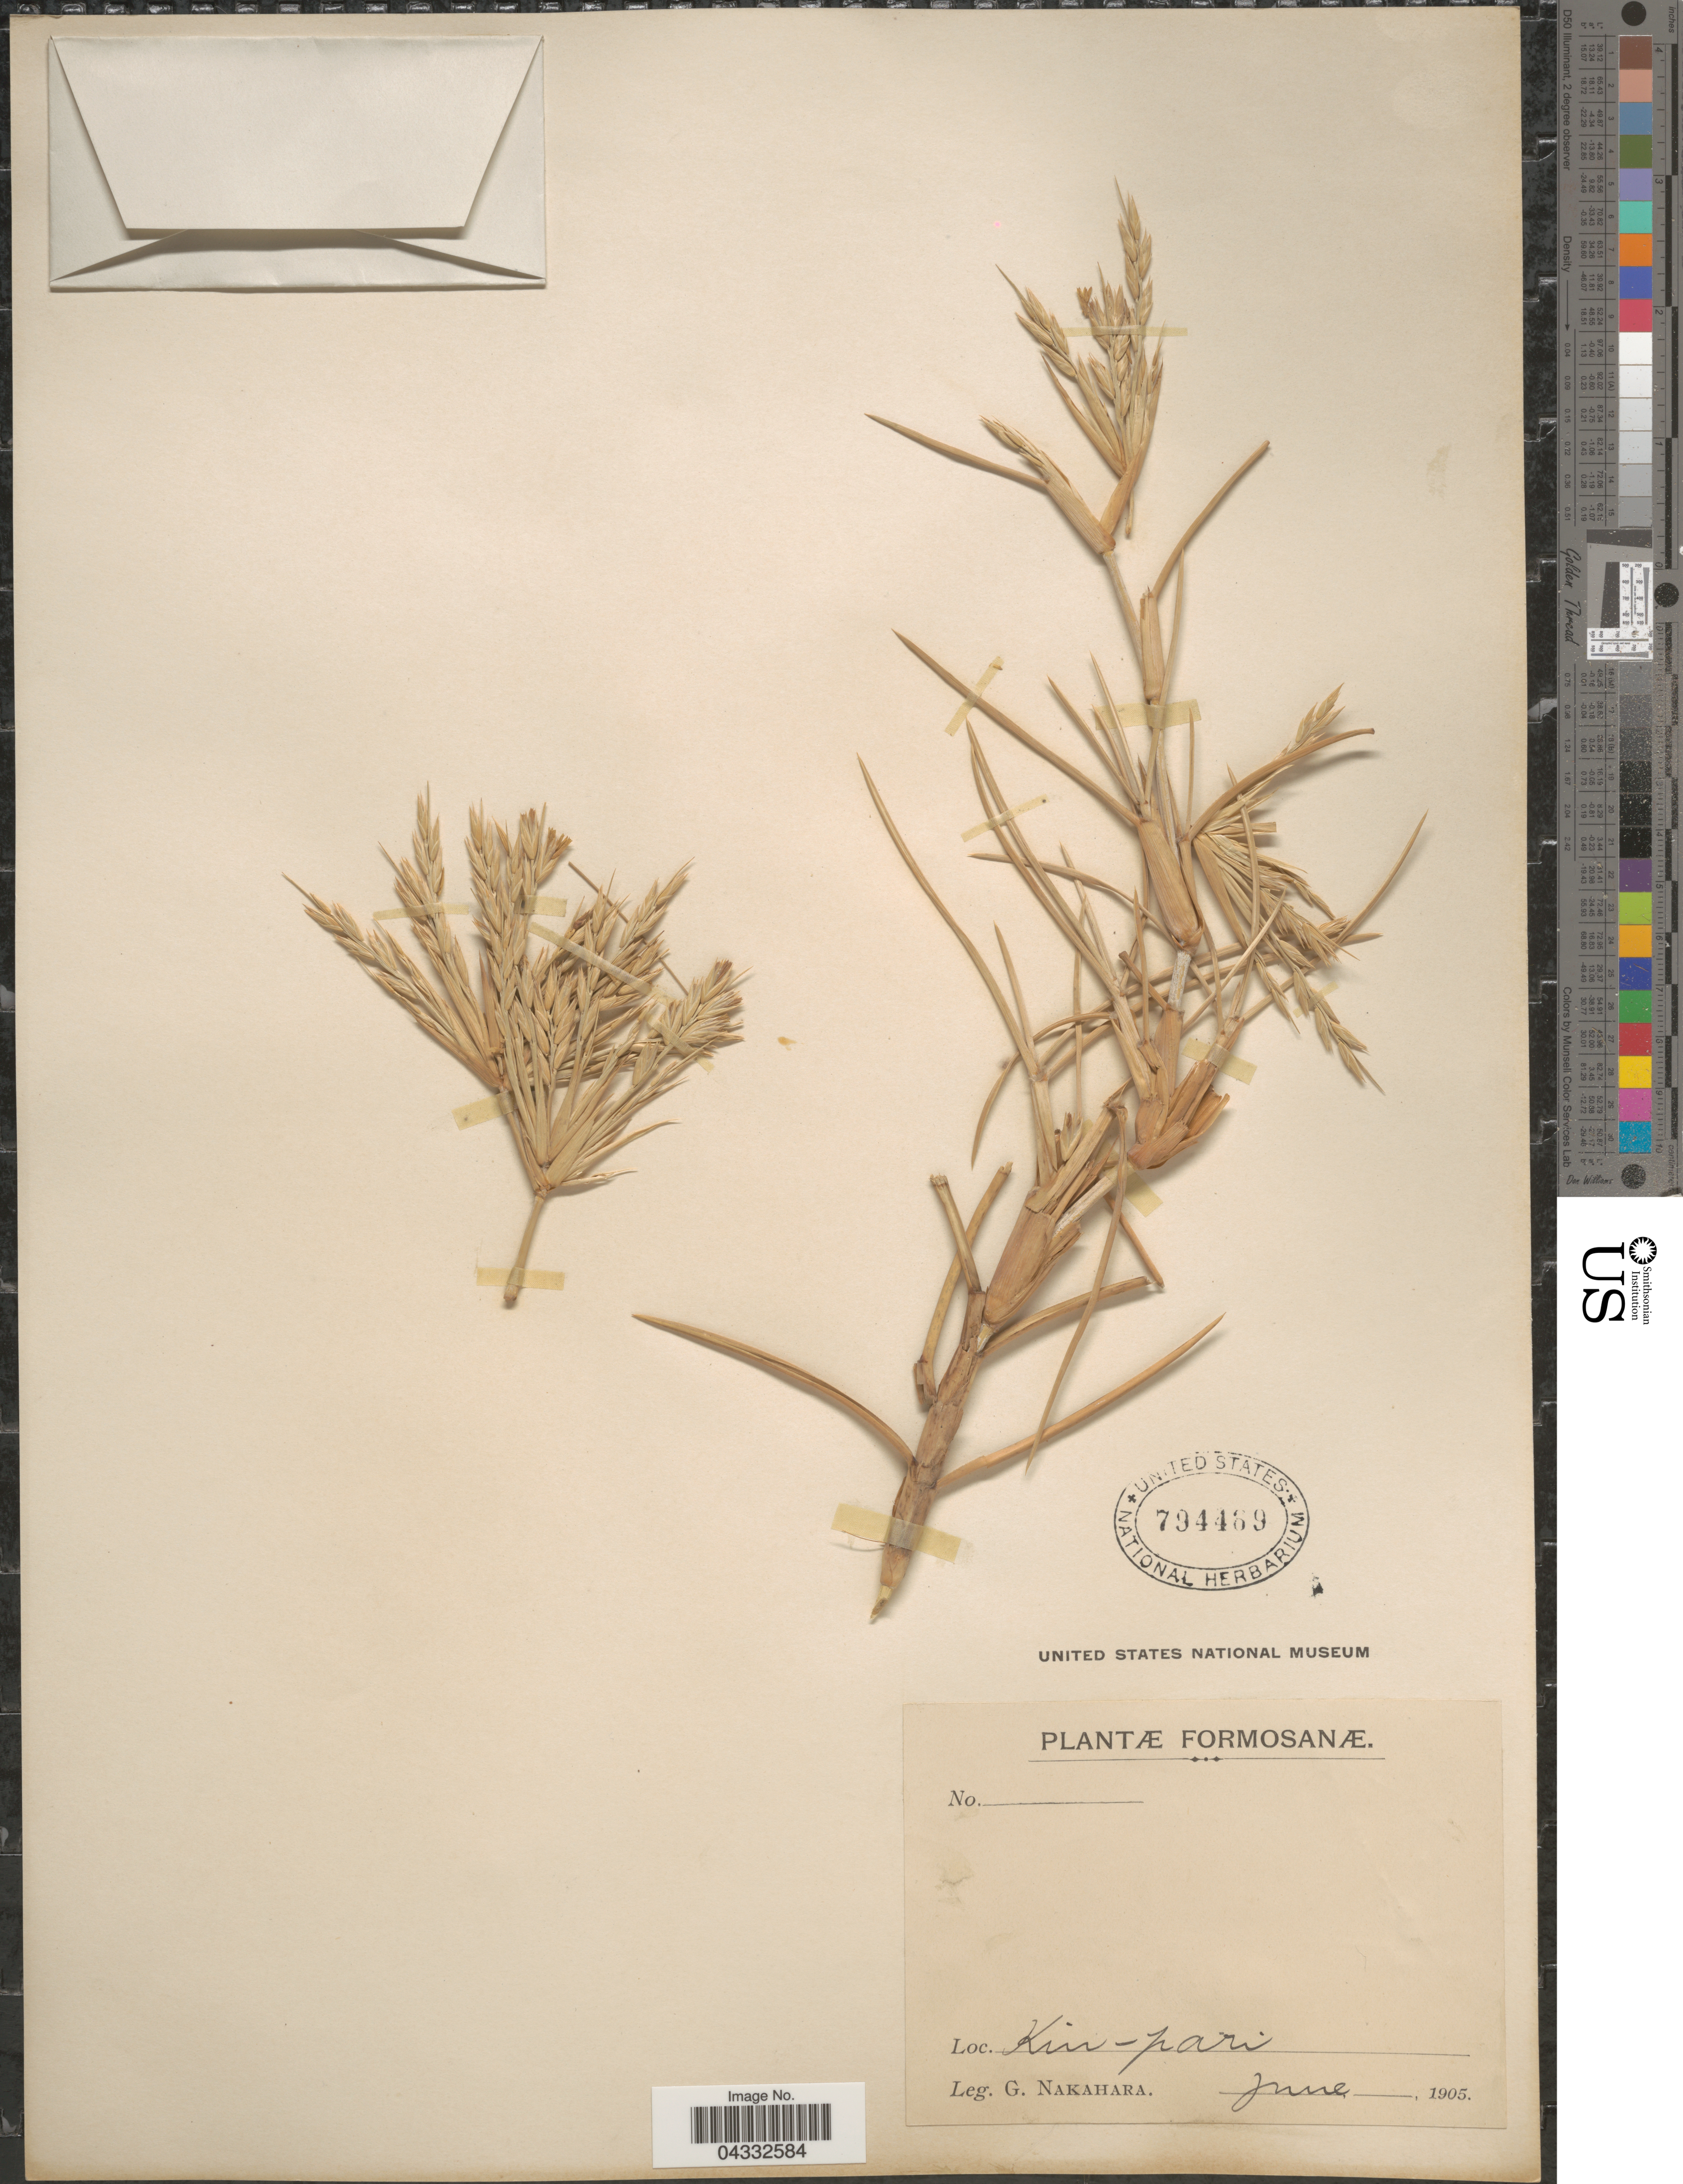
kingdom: Plantae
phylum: Tracheophyta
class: Liliopsida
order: Poales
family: Poaceae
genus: Spinifex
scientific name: Spinifex littoreus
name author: (Burm. f.) Merr.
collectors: G. Nakahara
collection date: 1905-06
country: Taiwan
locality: Kin-pari. Formosanæ.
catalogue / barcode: US 794469